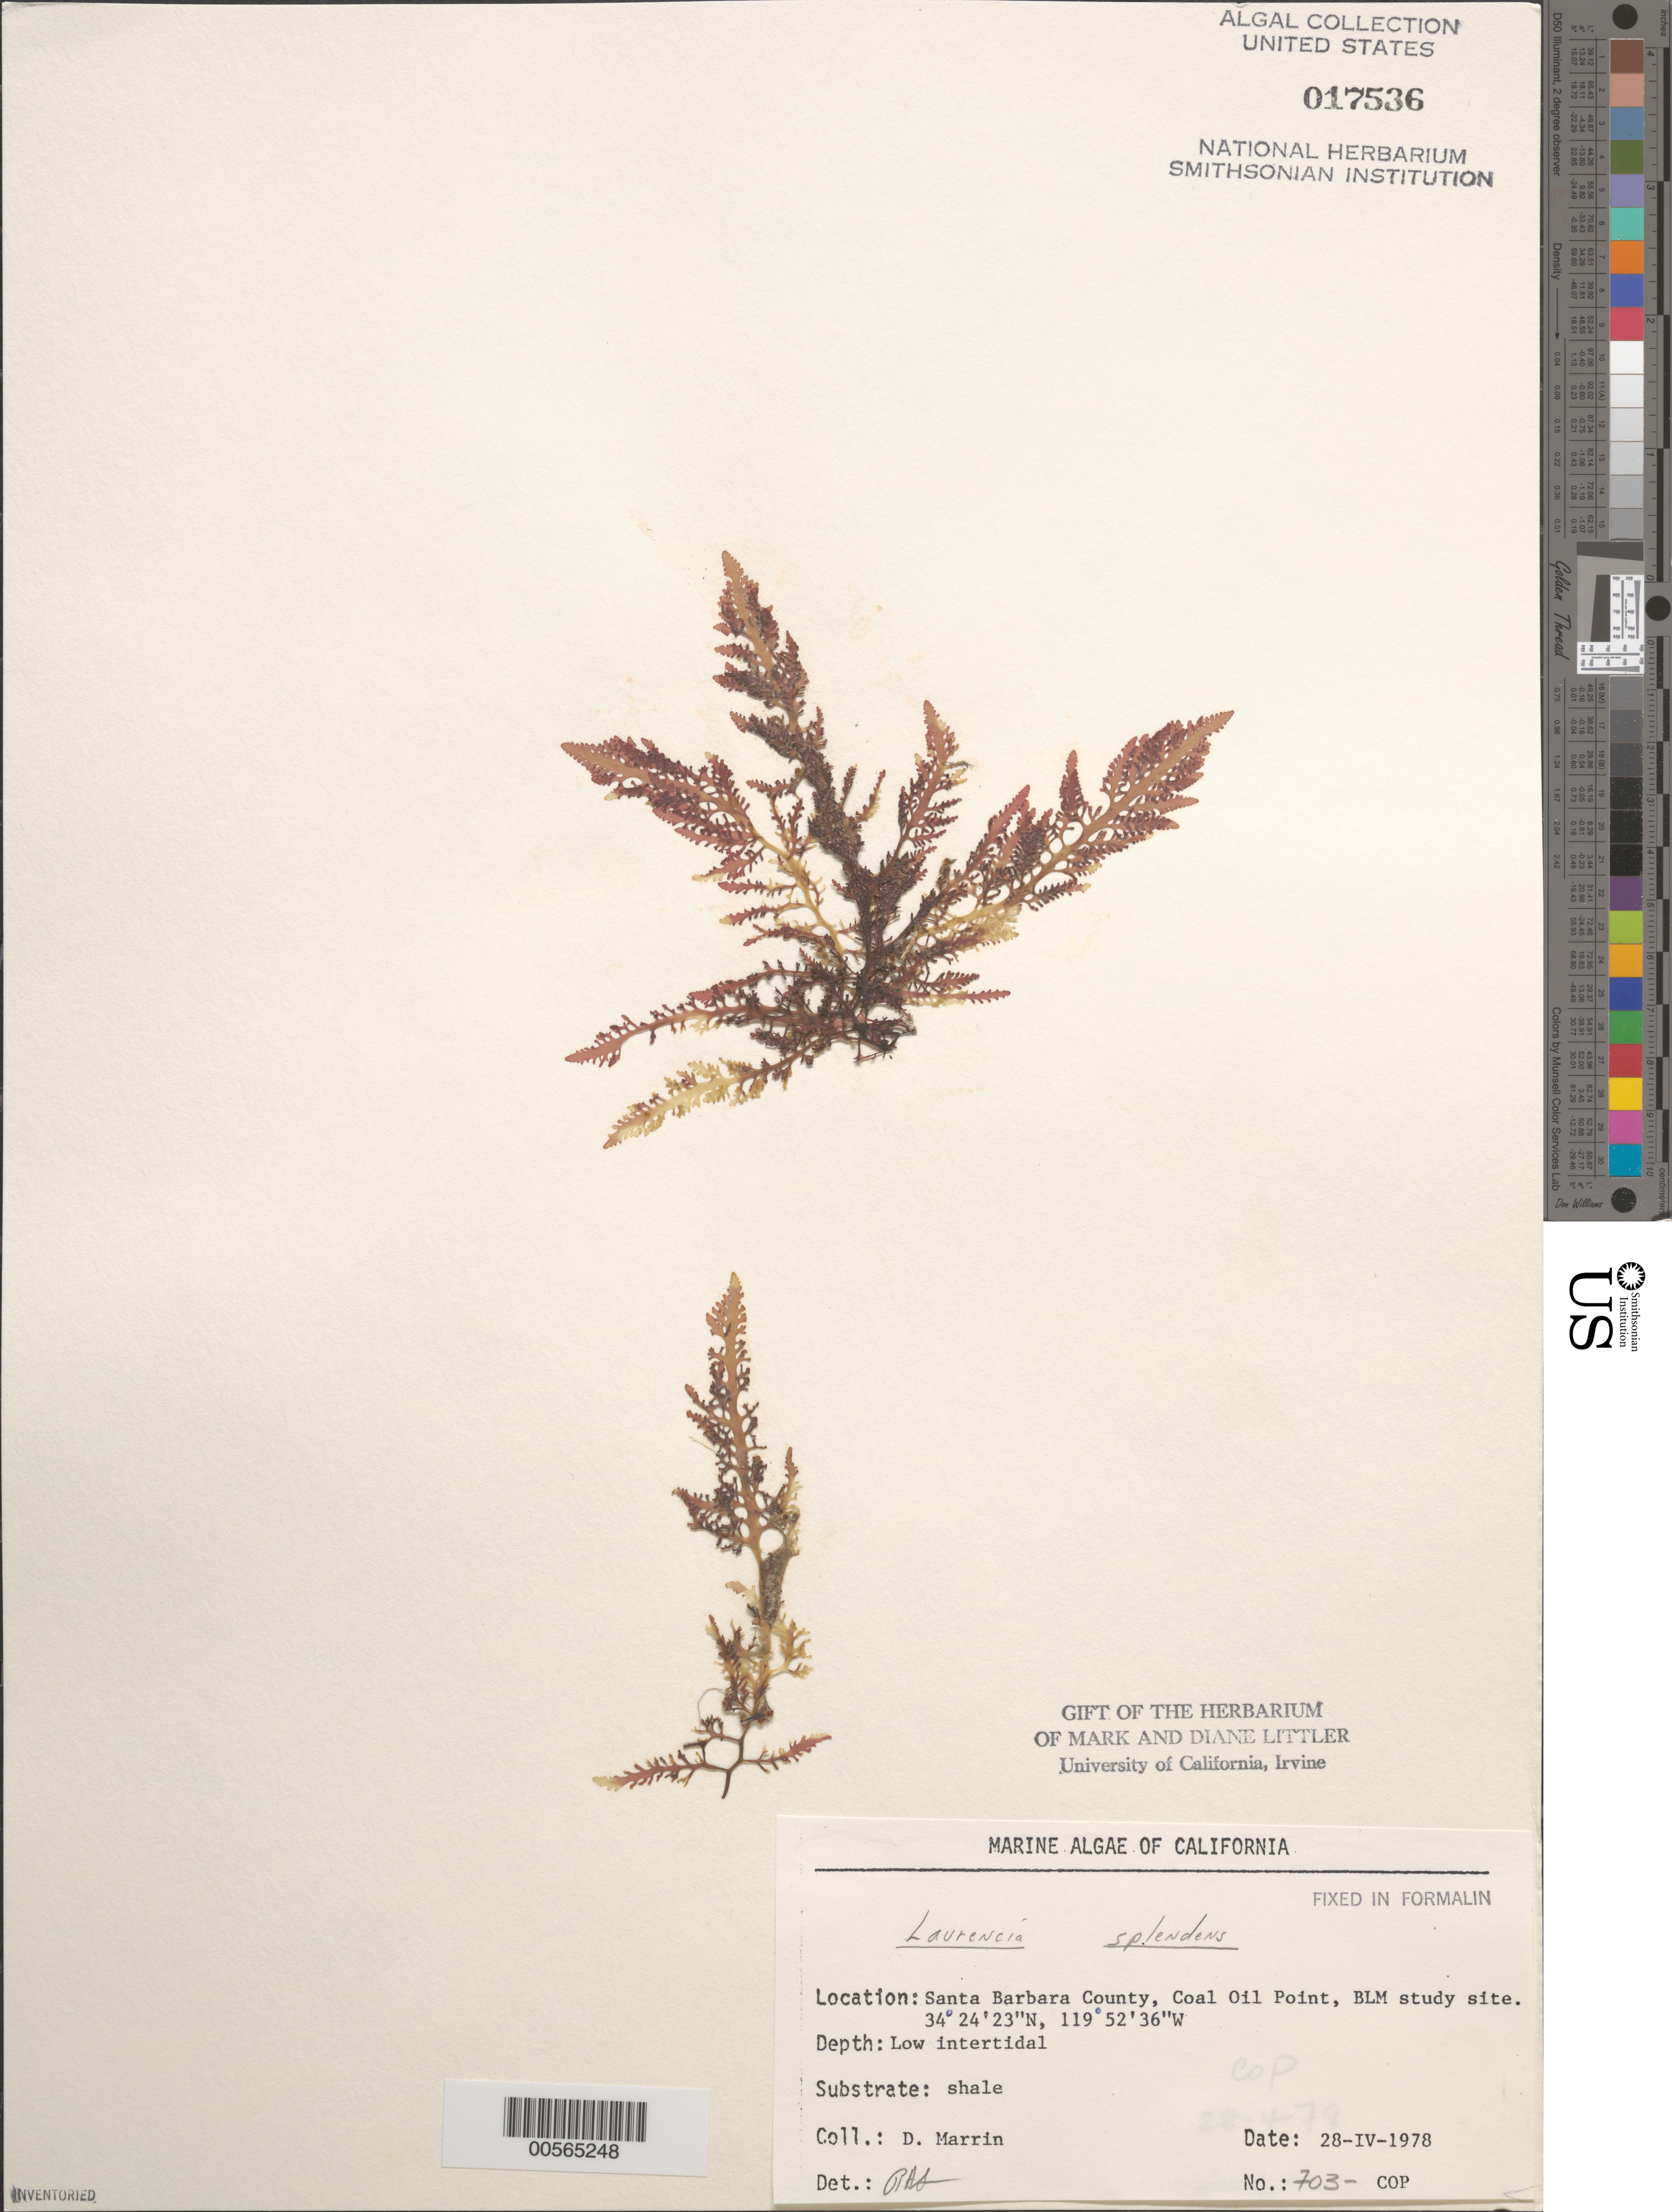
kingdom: Plantae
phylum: Rhodophyta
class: Florideophyceae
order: Ceramiales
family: Rhodomelaceae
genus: Osmundea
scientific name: Osmundea splendens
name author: (Hollenb.) K.W. Nam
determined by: Algae name updating Project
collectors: D. Marrin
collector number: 703-cop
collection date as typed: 28 Apr 1978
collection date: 1978-04-28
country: United States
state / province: California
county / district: Santa Barbara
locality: Coal Oil Point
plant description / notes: BLM-SOCALBIGHT Rocky Intertidal Survey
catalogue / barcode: US 17536